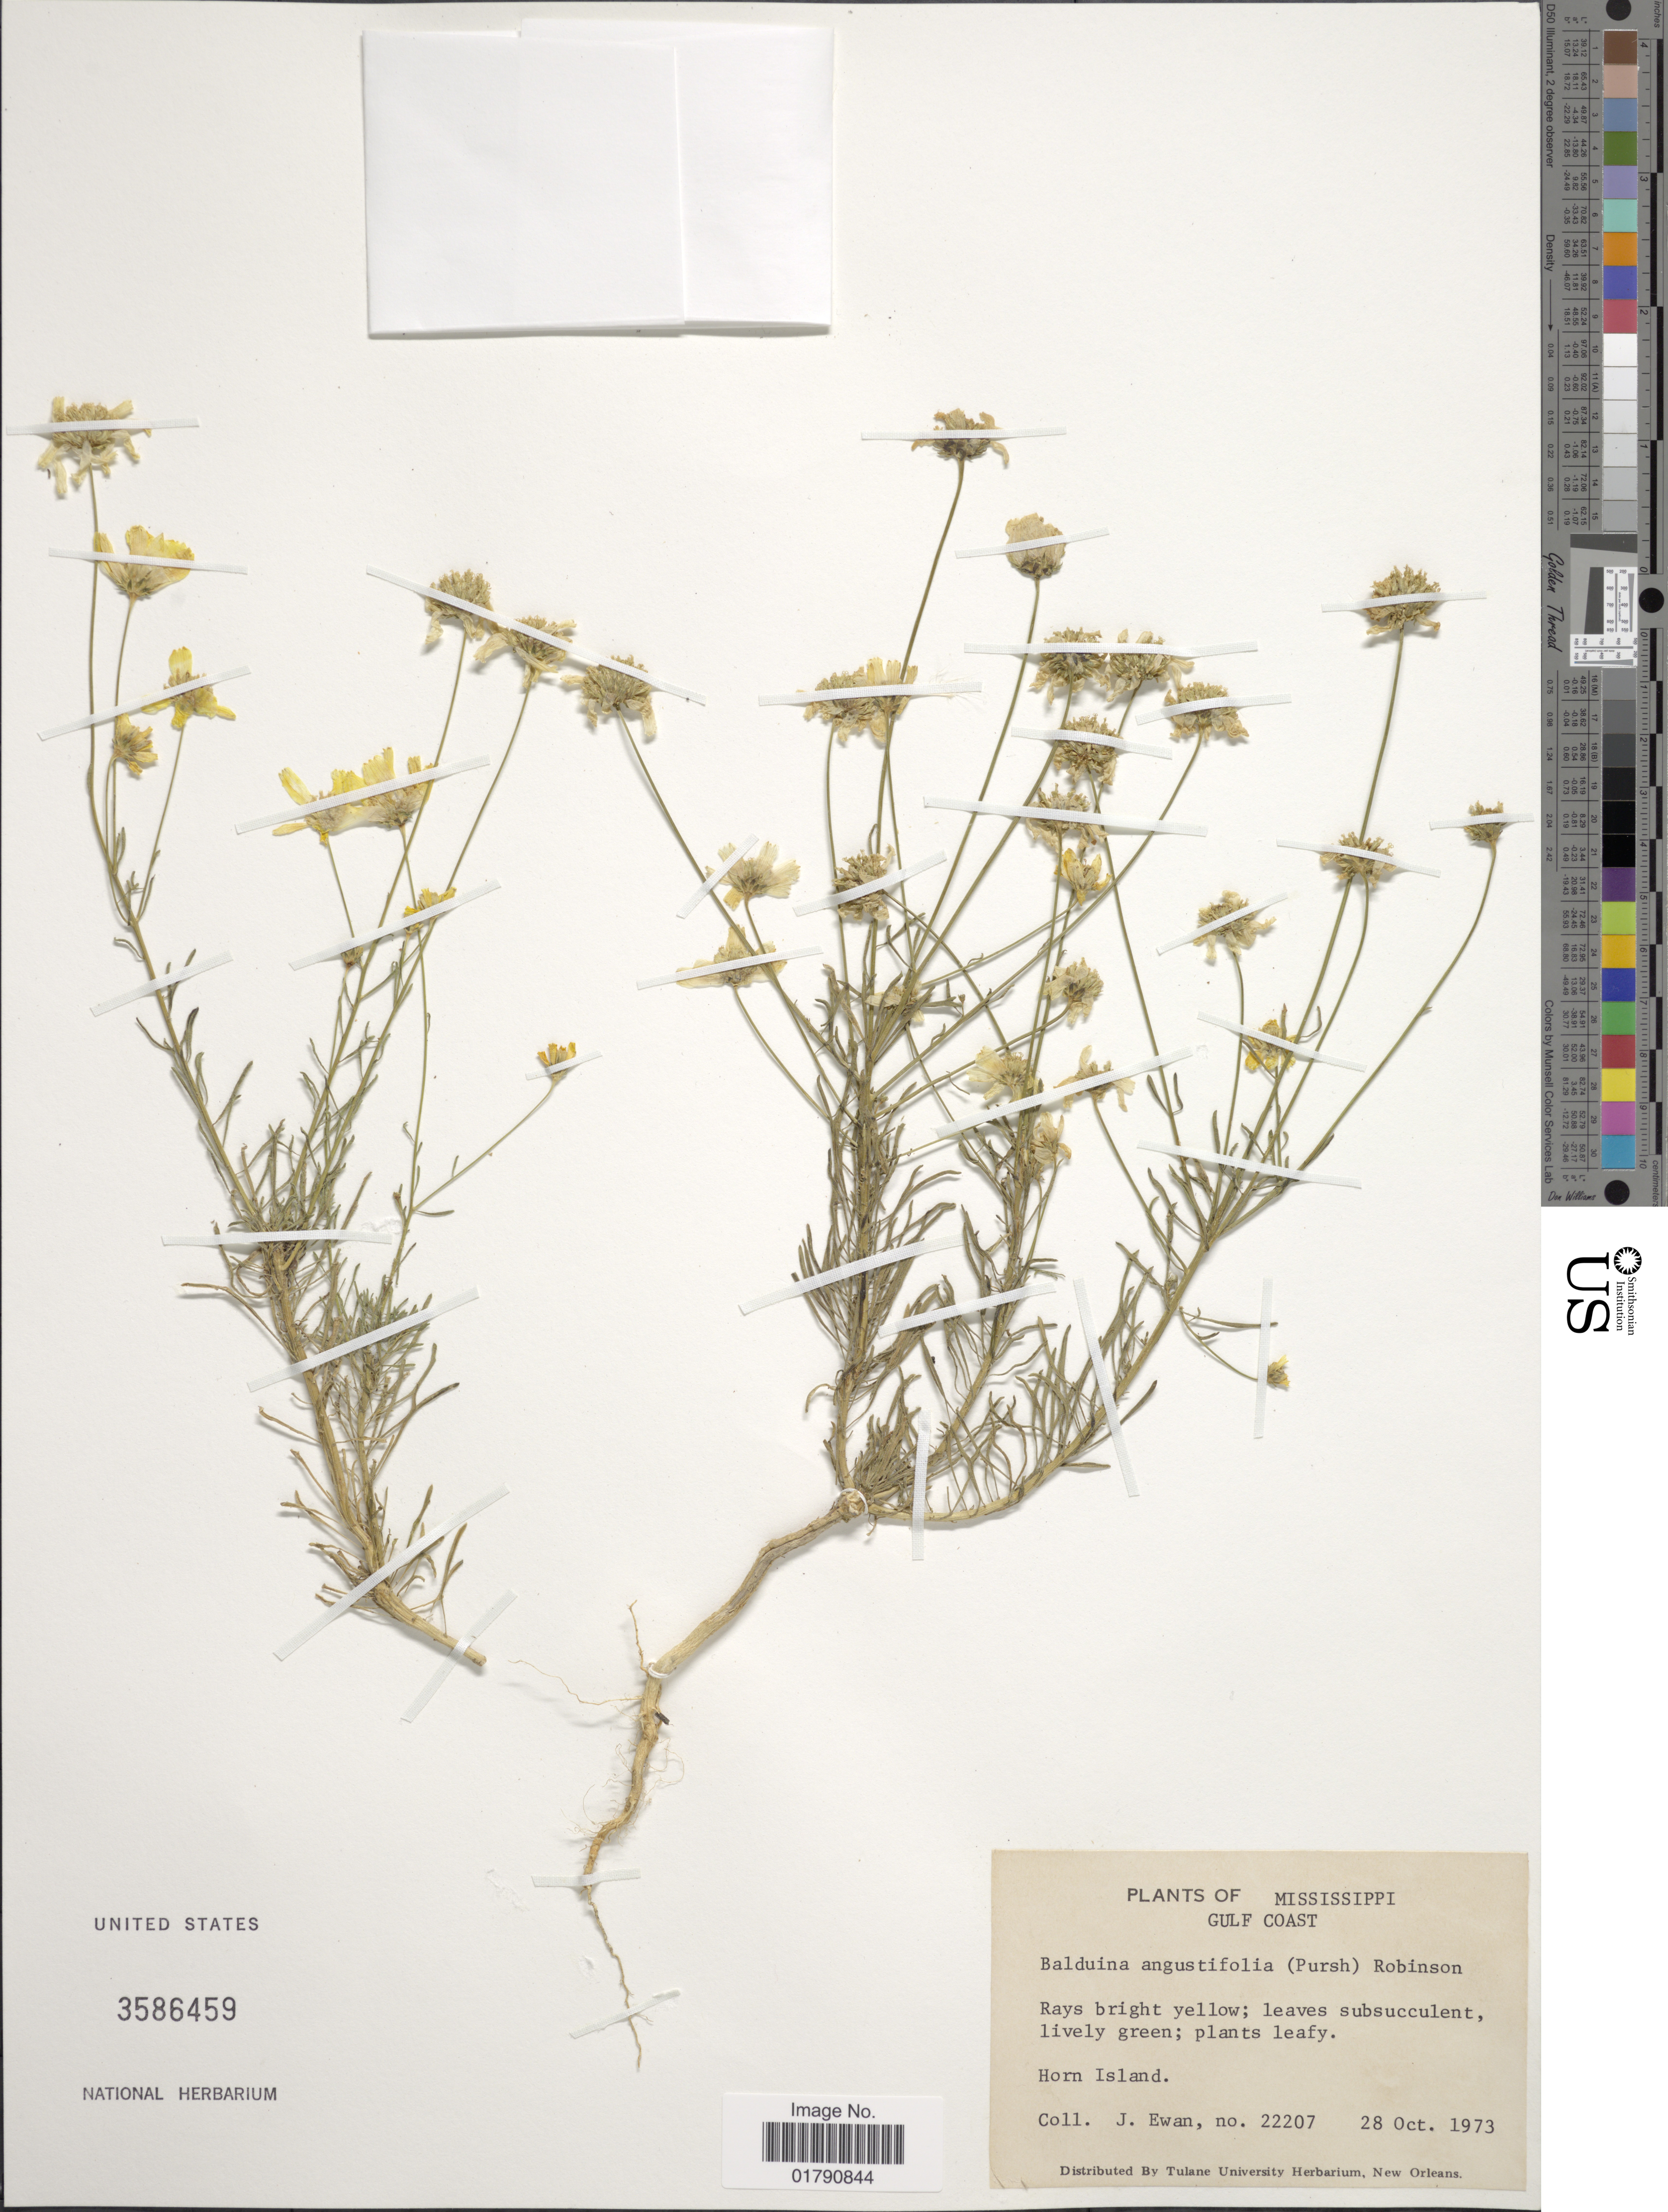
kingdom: Plantae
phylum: Tracheophyta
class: Magnoliopsida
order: Asterales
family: Asteraceae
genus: Balduina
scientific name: Balduina angustifolia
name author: (Pursh) B.L. Rob.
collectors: J. A. Ewan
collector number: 22207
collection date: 1973-10-28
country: United States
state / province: Mississippi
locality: Gulf Coast, Horn Island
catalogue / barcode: US 3586459